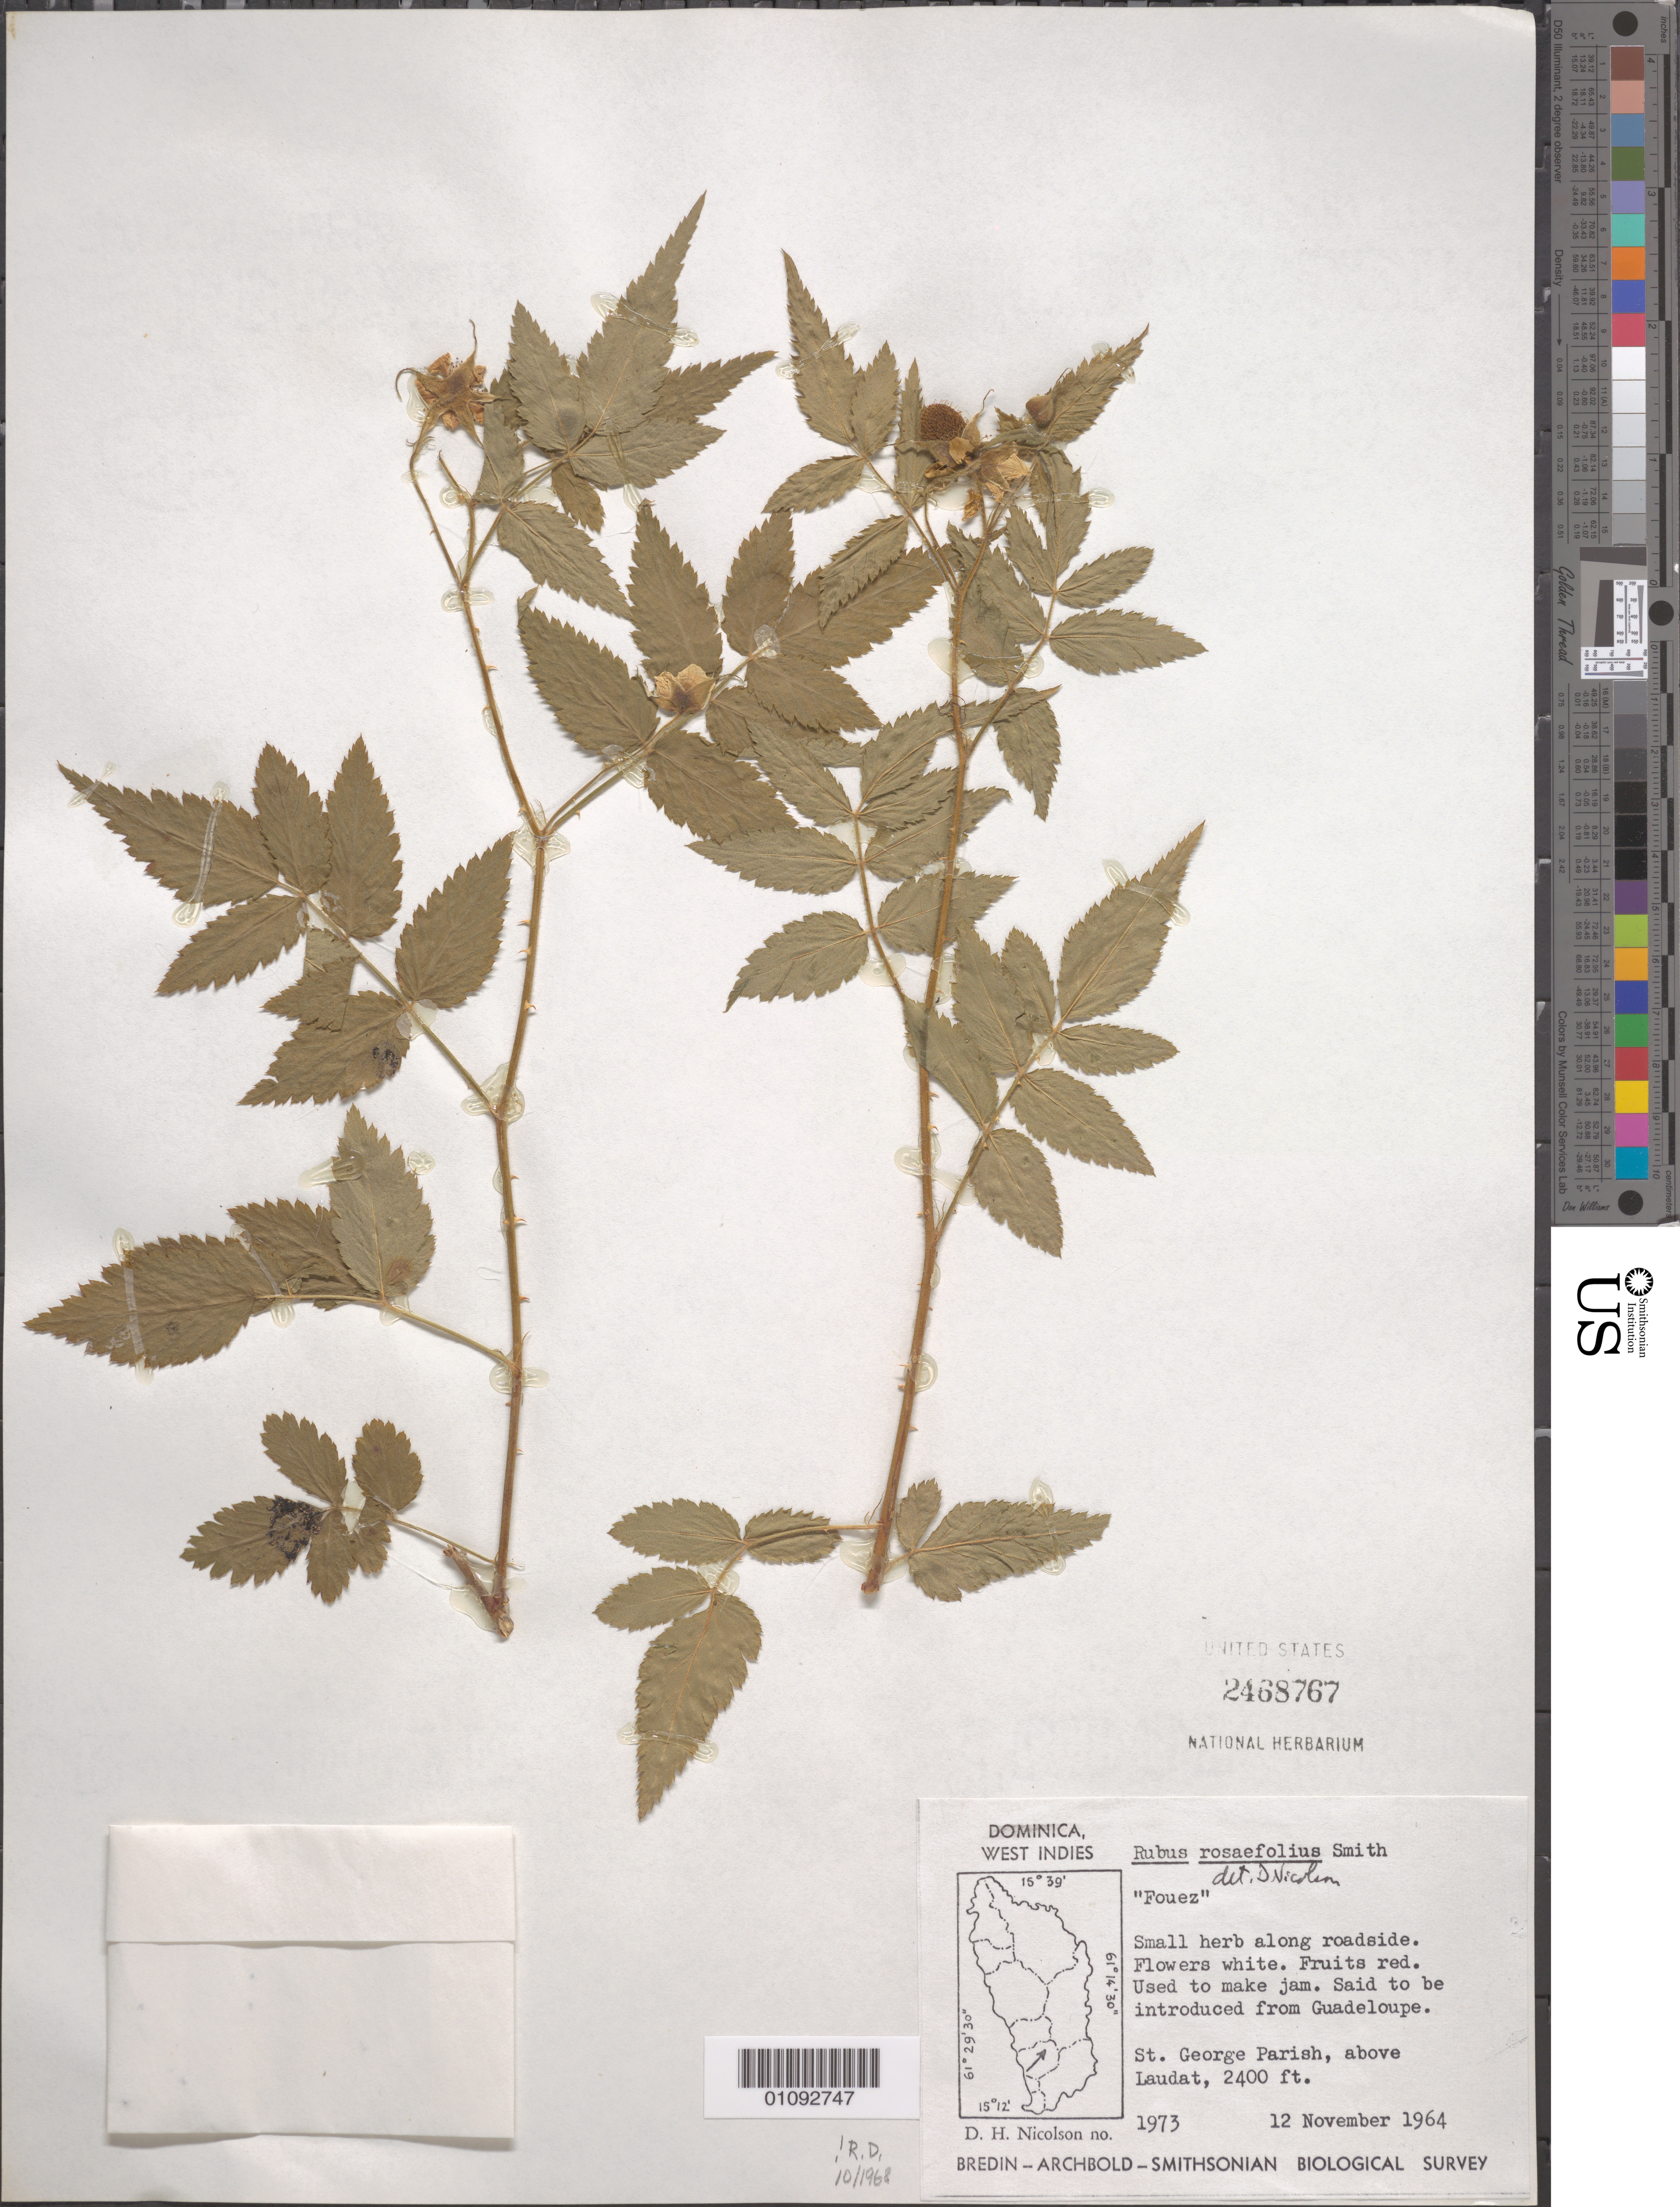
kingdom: Plantae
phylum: Tracheophyta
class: Magnoliopsida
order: Rosales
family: Rosaceae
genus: Rubus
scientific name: Rubus rosifolius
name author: Sm.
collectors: D. H. Nicolson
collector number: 1973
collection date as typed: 12 Nov 1964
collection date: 1964-11-12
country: Dominica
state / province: St. George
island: Dominica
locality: Above Laudat.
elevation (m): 732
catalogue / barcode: US 2468767